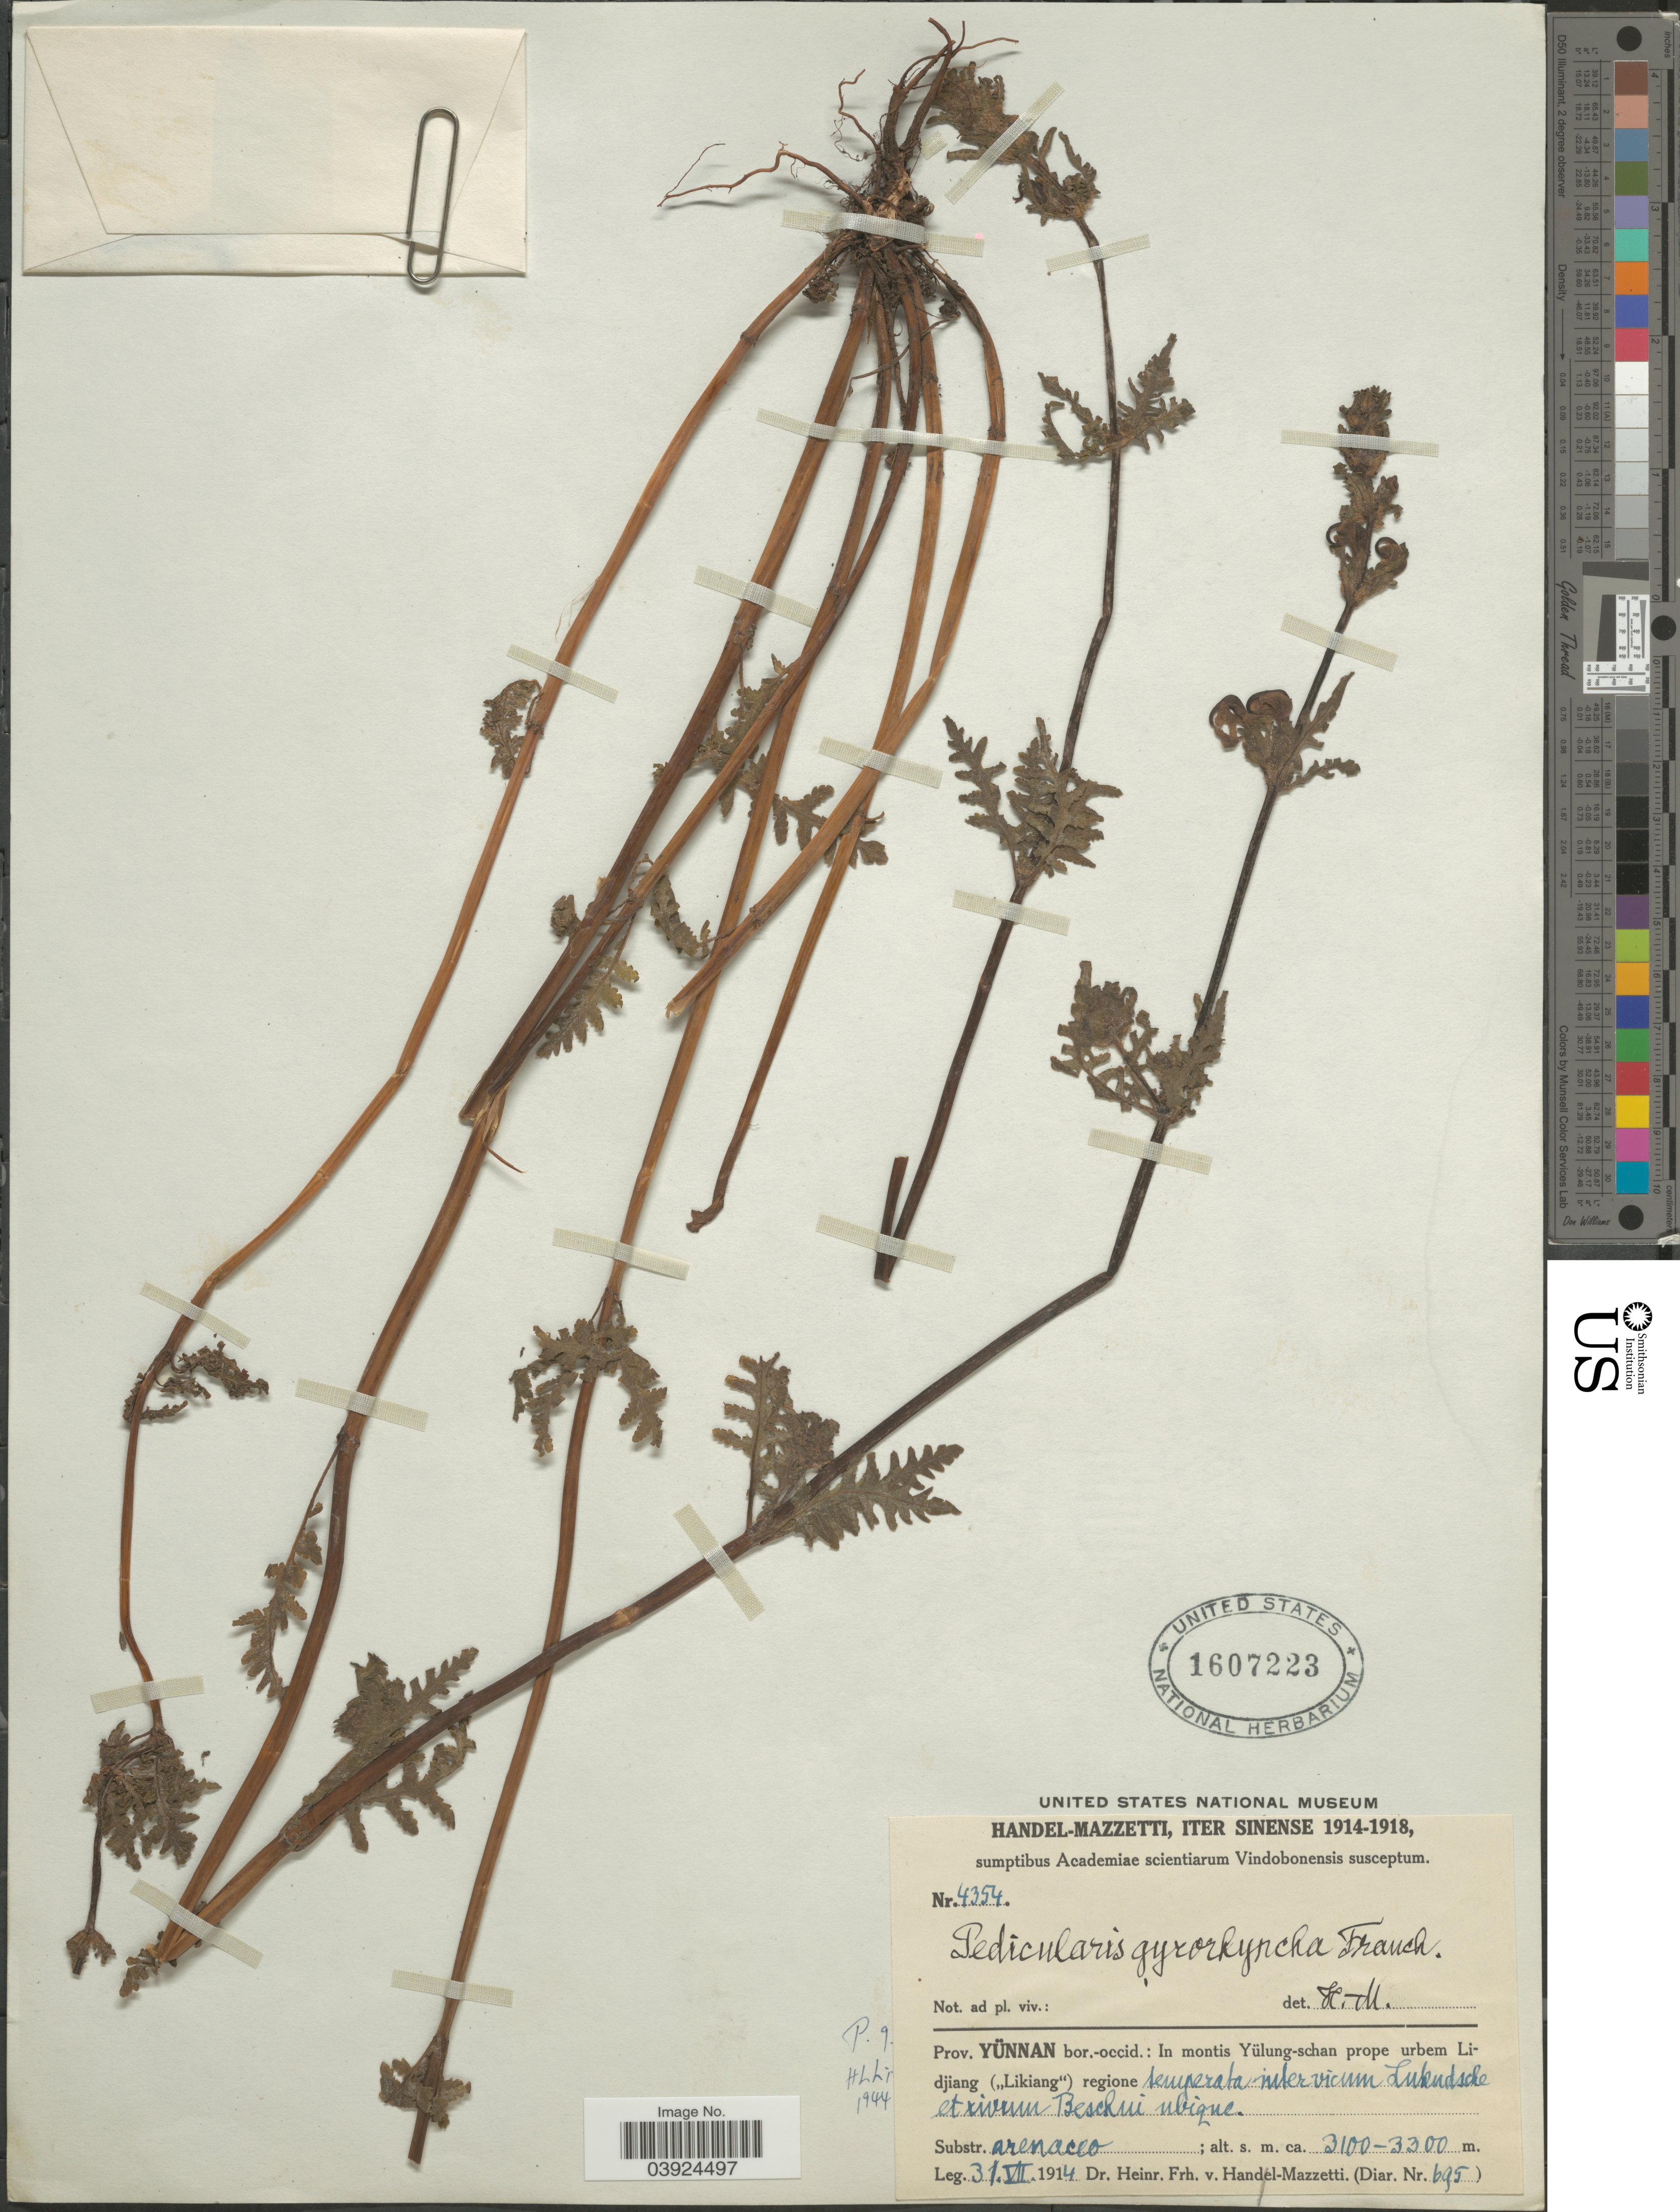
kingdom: Plantae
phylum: Tracheophyta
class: Magnoliopsida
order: Lamiales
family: Orobanchaceae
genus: Pedicularis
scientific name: Pedicularis gyrorhyncha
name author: Franch. ex Maxim.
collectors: H. Handel-Mazzetti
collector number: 4354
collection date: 1914-07-31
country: China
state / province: Yunnan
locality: Prov Yünnan bor.-occid.: In montis Yülung-schan prope urbe, Lidjiang ("Likiang") regione temperate inter vicum Lukudsche et rivum Beschui ubigne. Substr. arenaceo.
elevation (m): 3100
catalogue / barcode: US 1607223